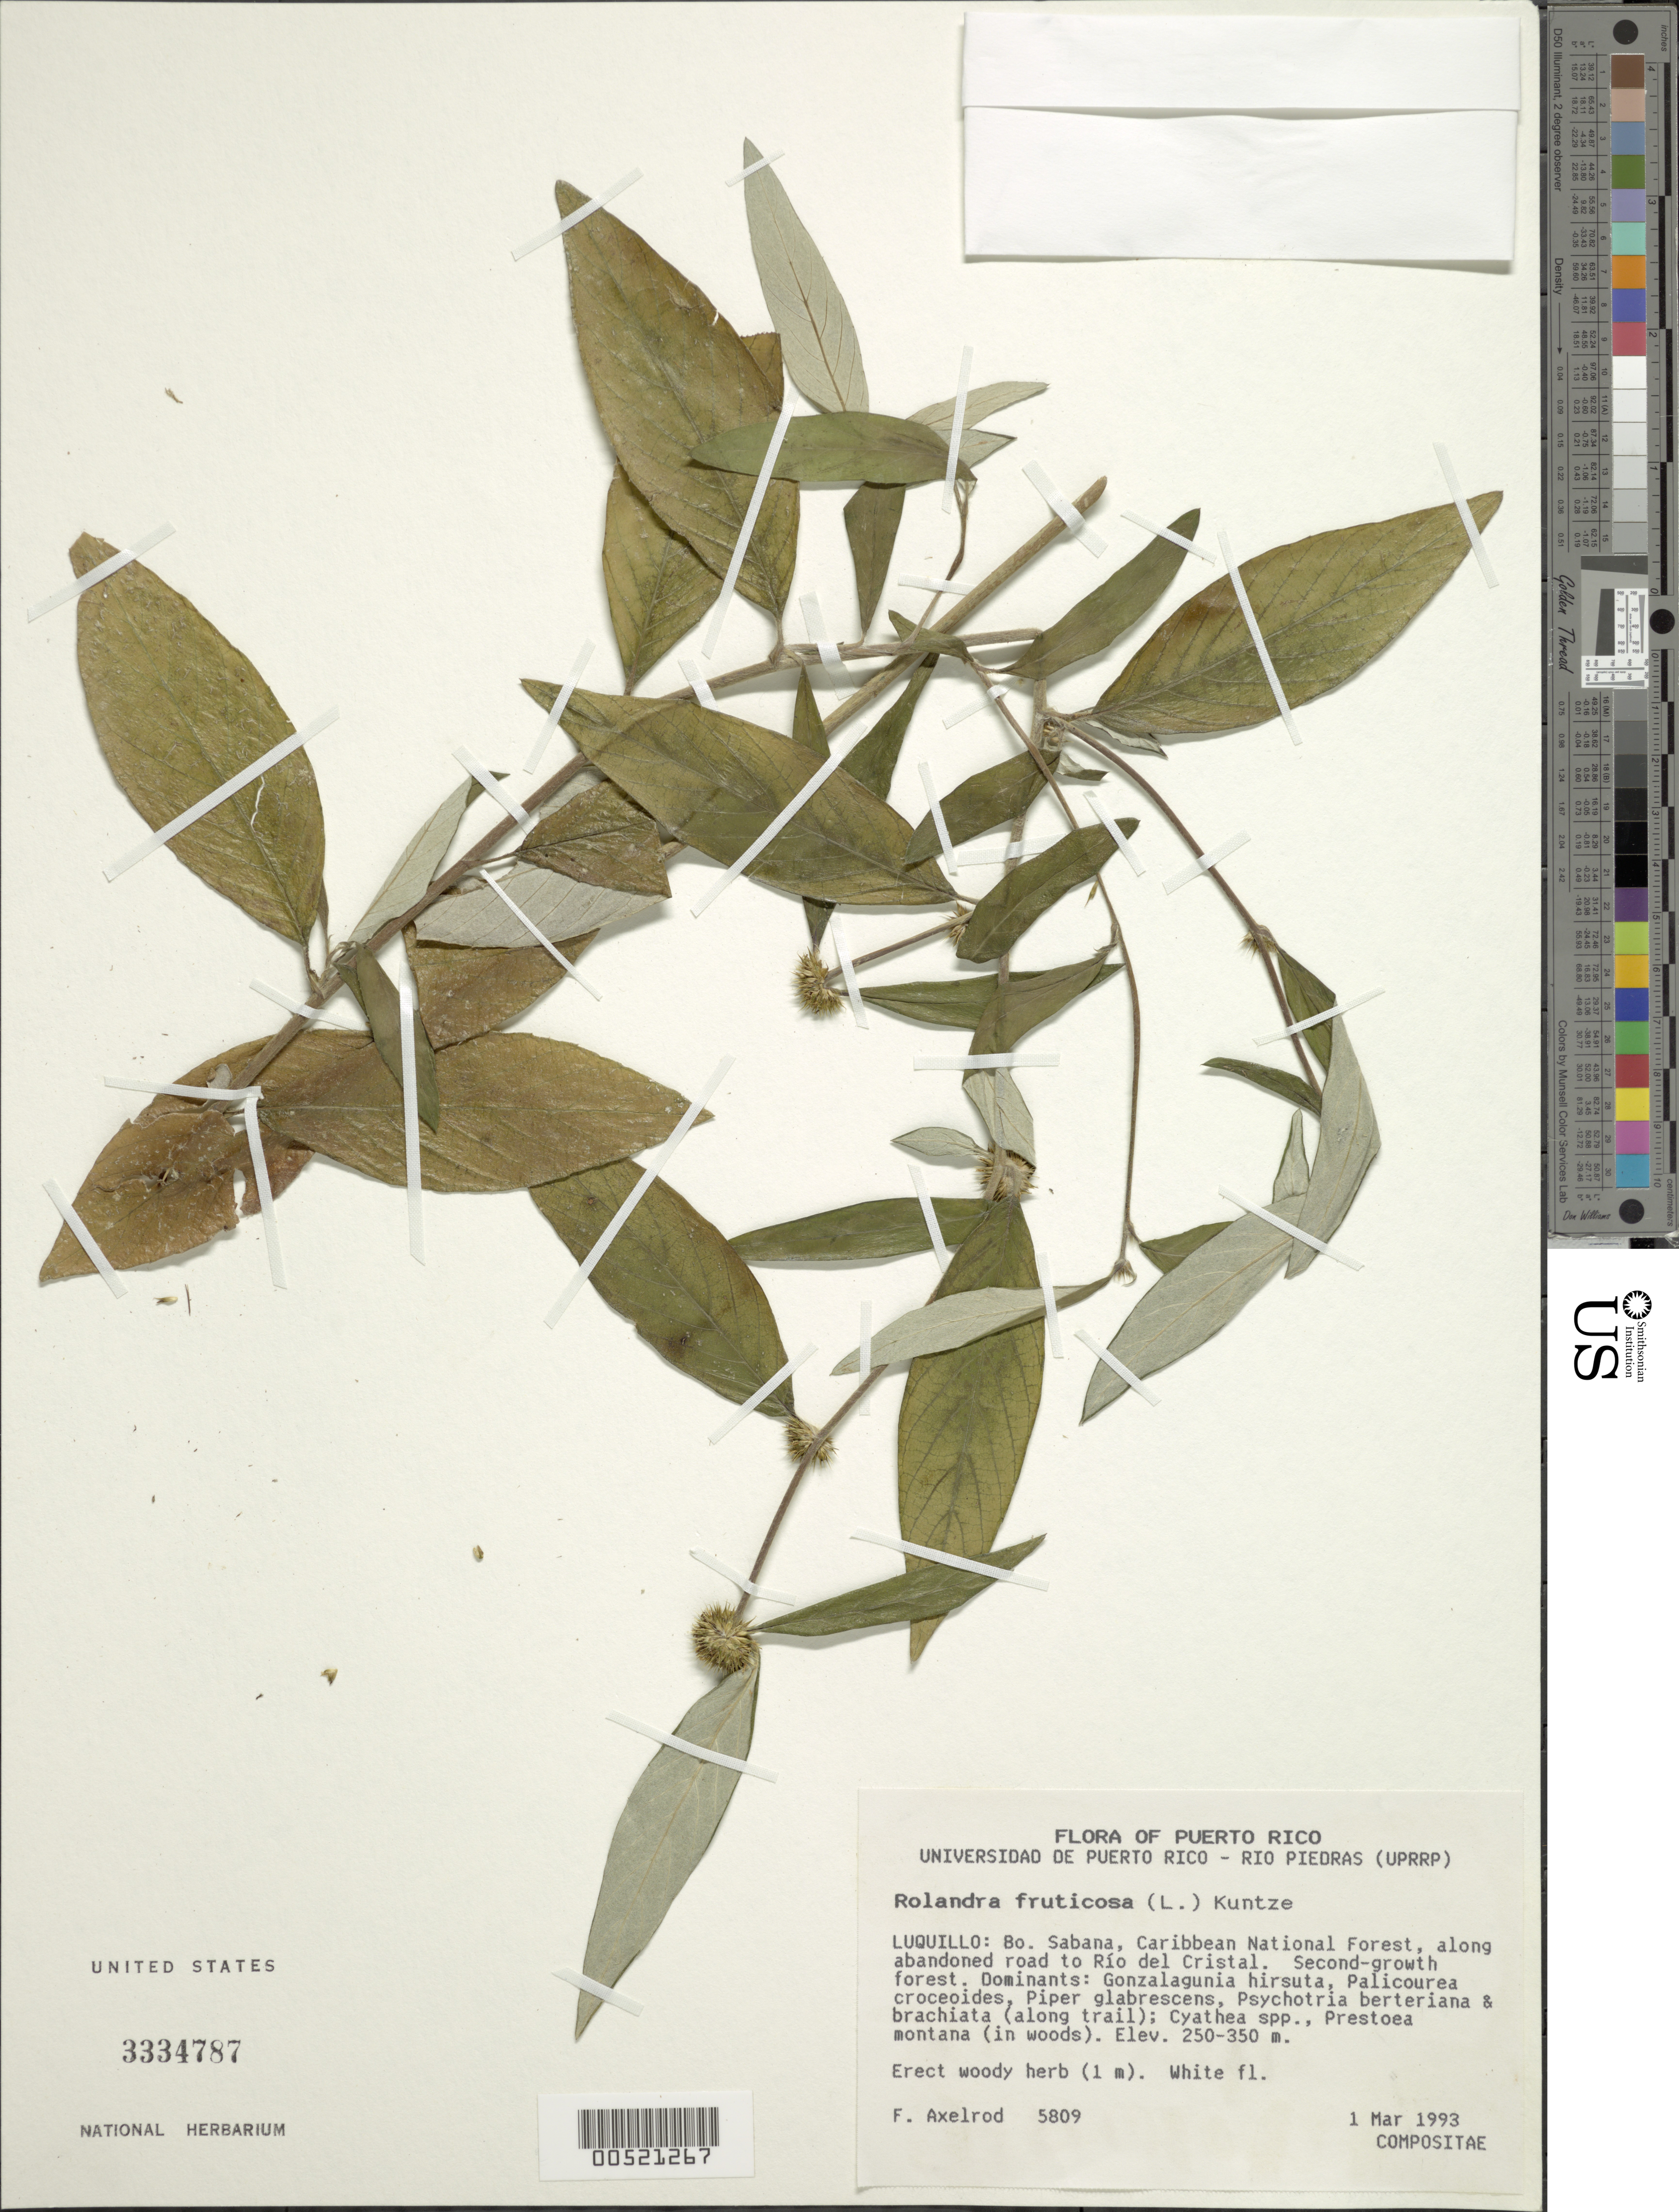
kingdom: Plantae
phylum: Tracheophyta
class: Magnoliopsida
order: Asterales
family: Asteraceae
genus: Rolandra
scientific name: Rolandra fruticosa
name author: (L.) Kuntze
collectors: F. S. Axelrod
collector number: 5809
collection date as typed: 01 Mar 1993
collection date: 1993-03-01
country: Puerto Rico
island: Greater Antilles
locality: Luquillo: Bo. Sabana, Caribbean National Forest, along abandoned road to Río del Cristal.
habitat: Second-growth forest in limestone hills.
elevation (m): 250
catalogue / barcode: US 3334787